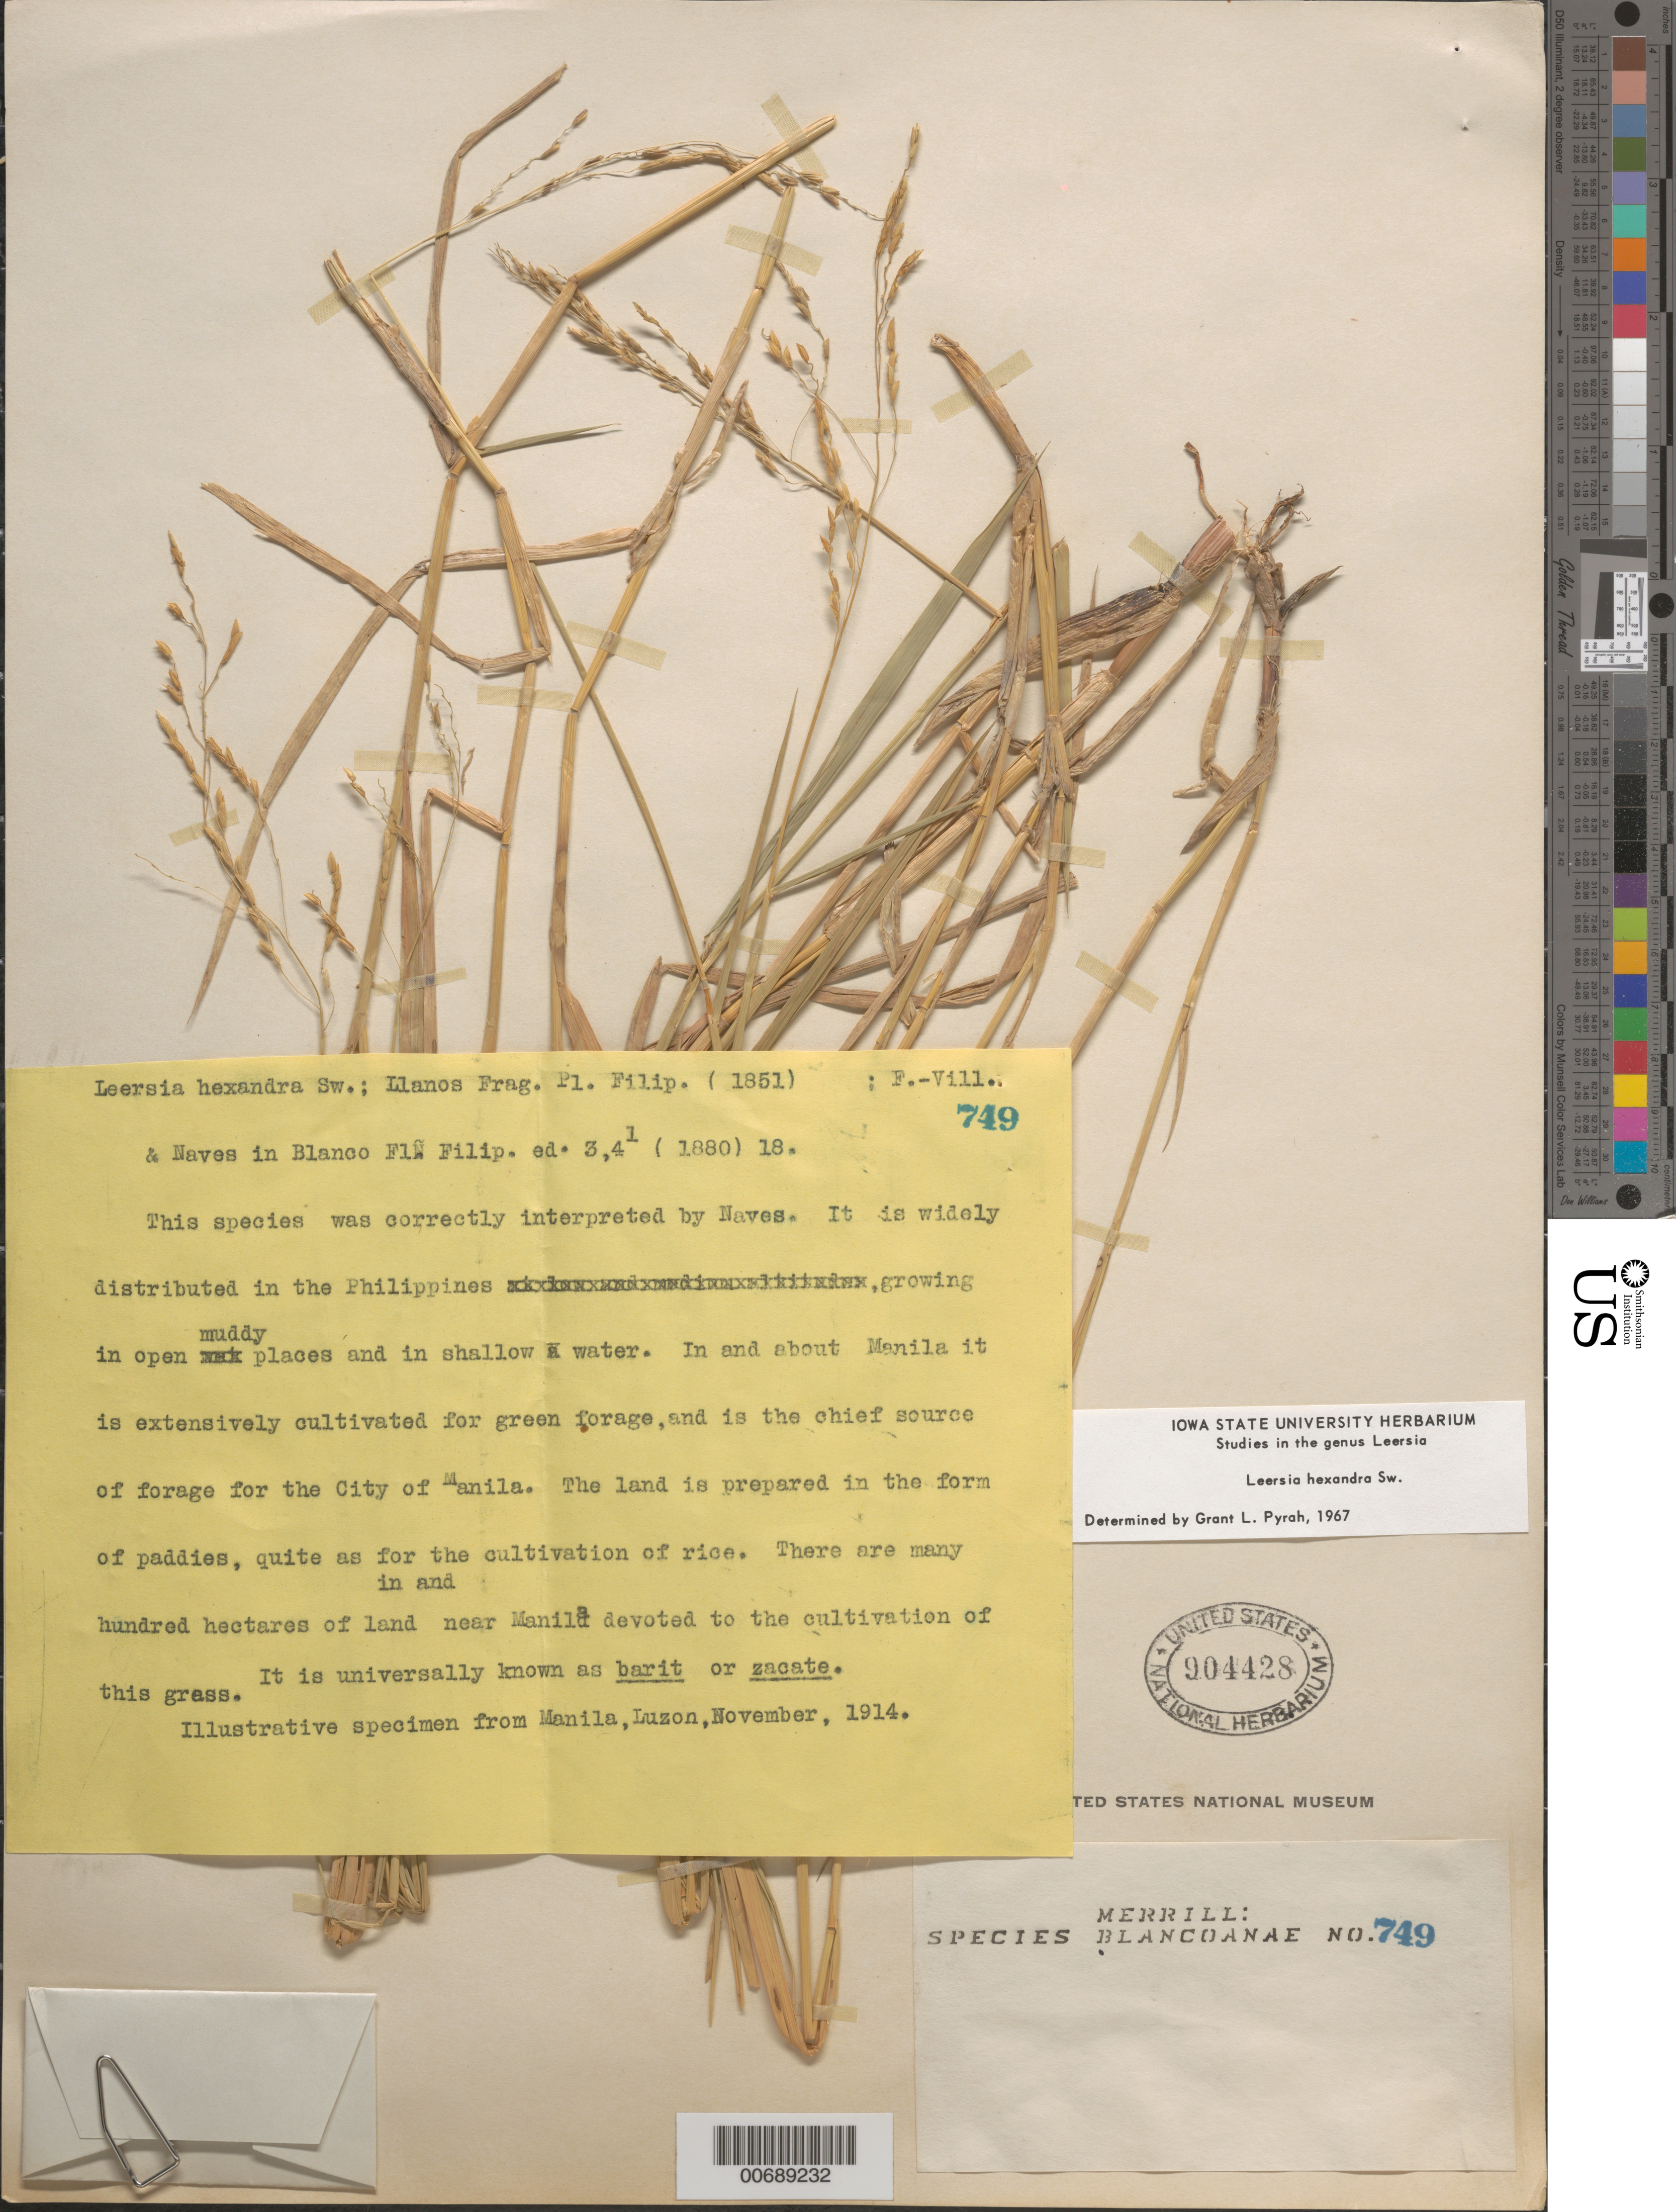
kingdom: Plantae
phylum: Tracheophyta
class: Liliopsida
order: Poales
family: Poaceae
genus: Leersia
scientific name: Leersia hexandra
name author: Sw.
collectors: E. D. Merrill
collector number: Sp. Blancoan. 0749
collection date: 1914-11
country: Philippines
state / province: National Capital Region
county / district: Manila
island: Luzon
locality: Manila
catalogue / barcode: US 904428